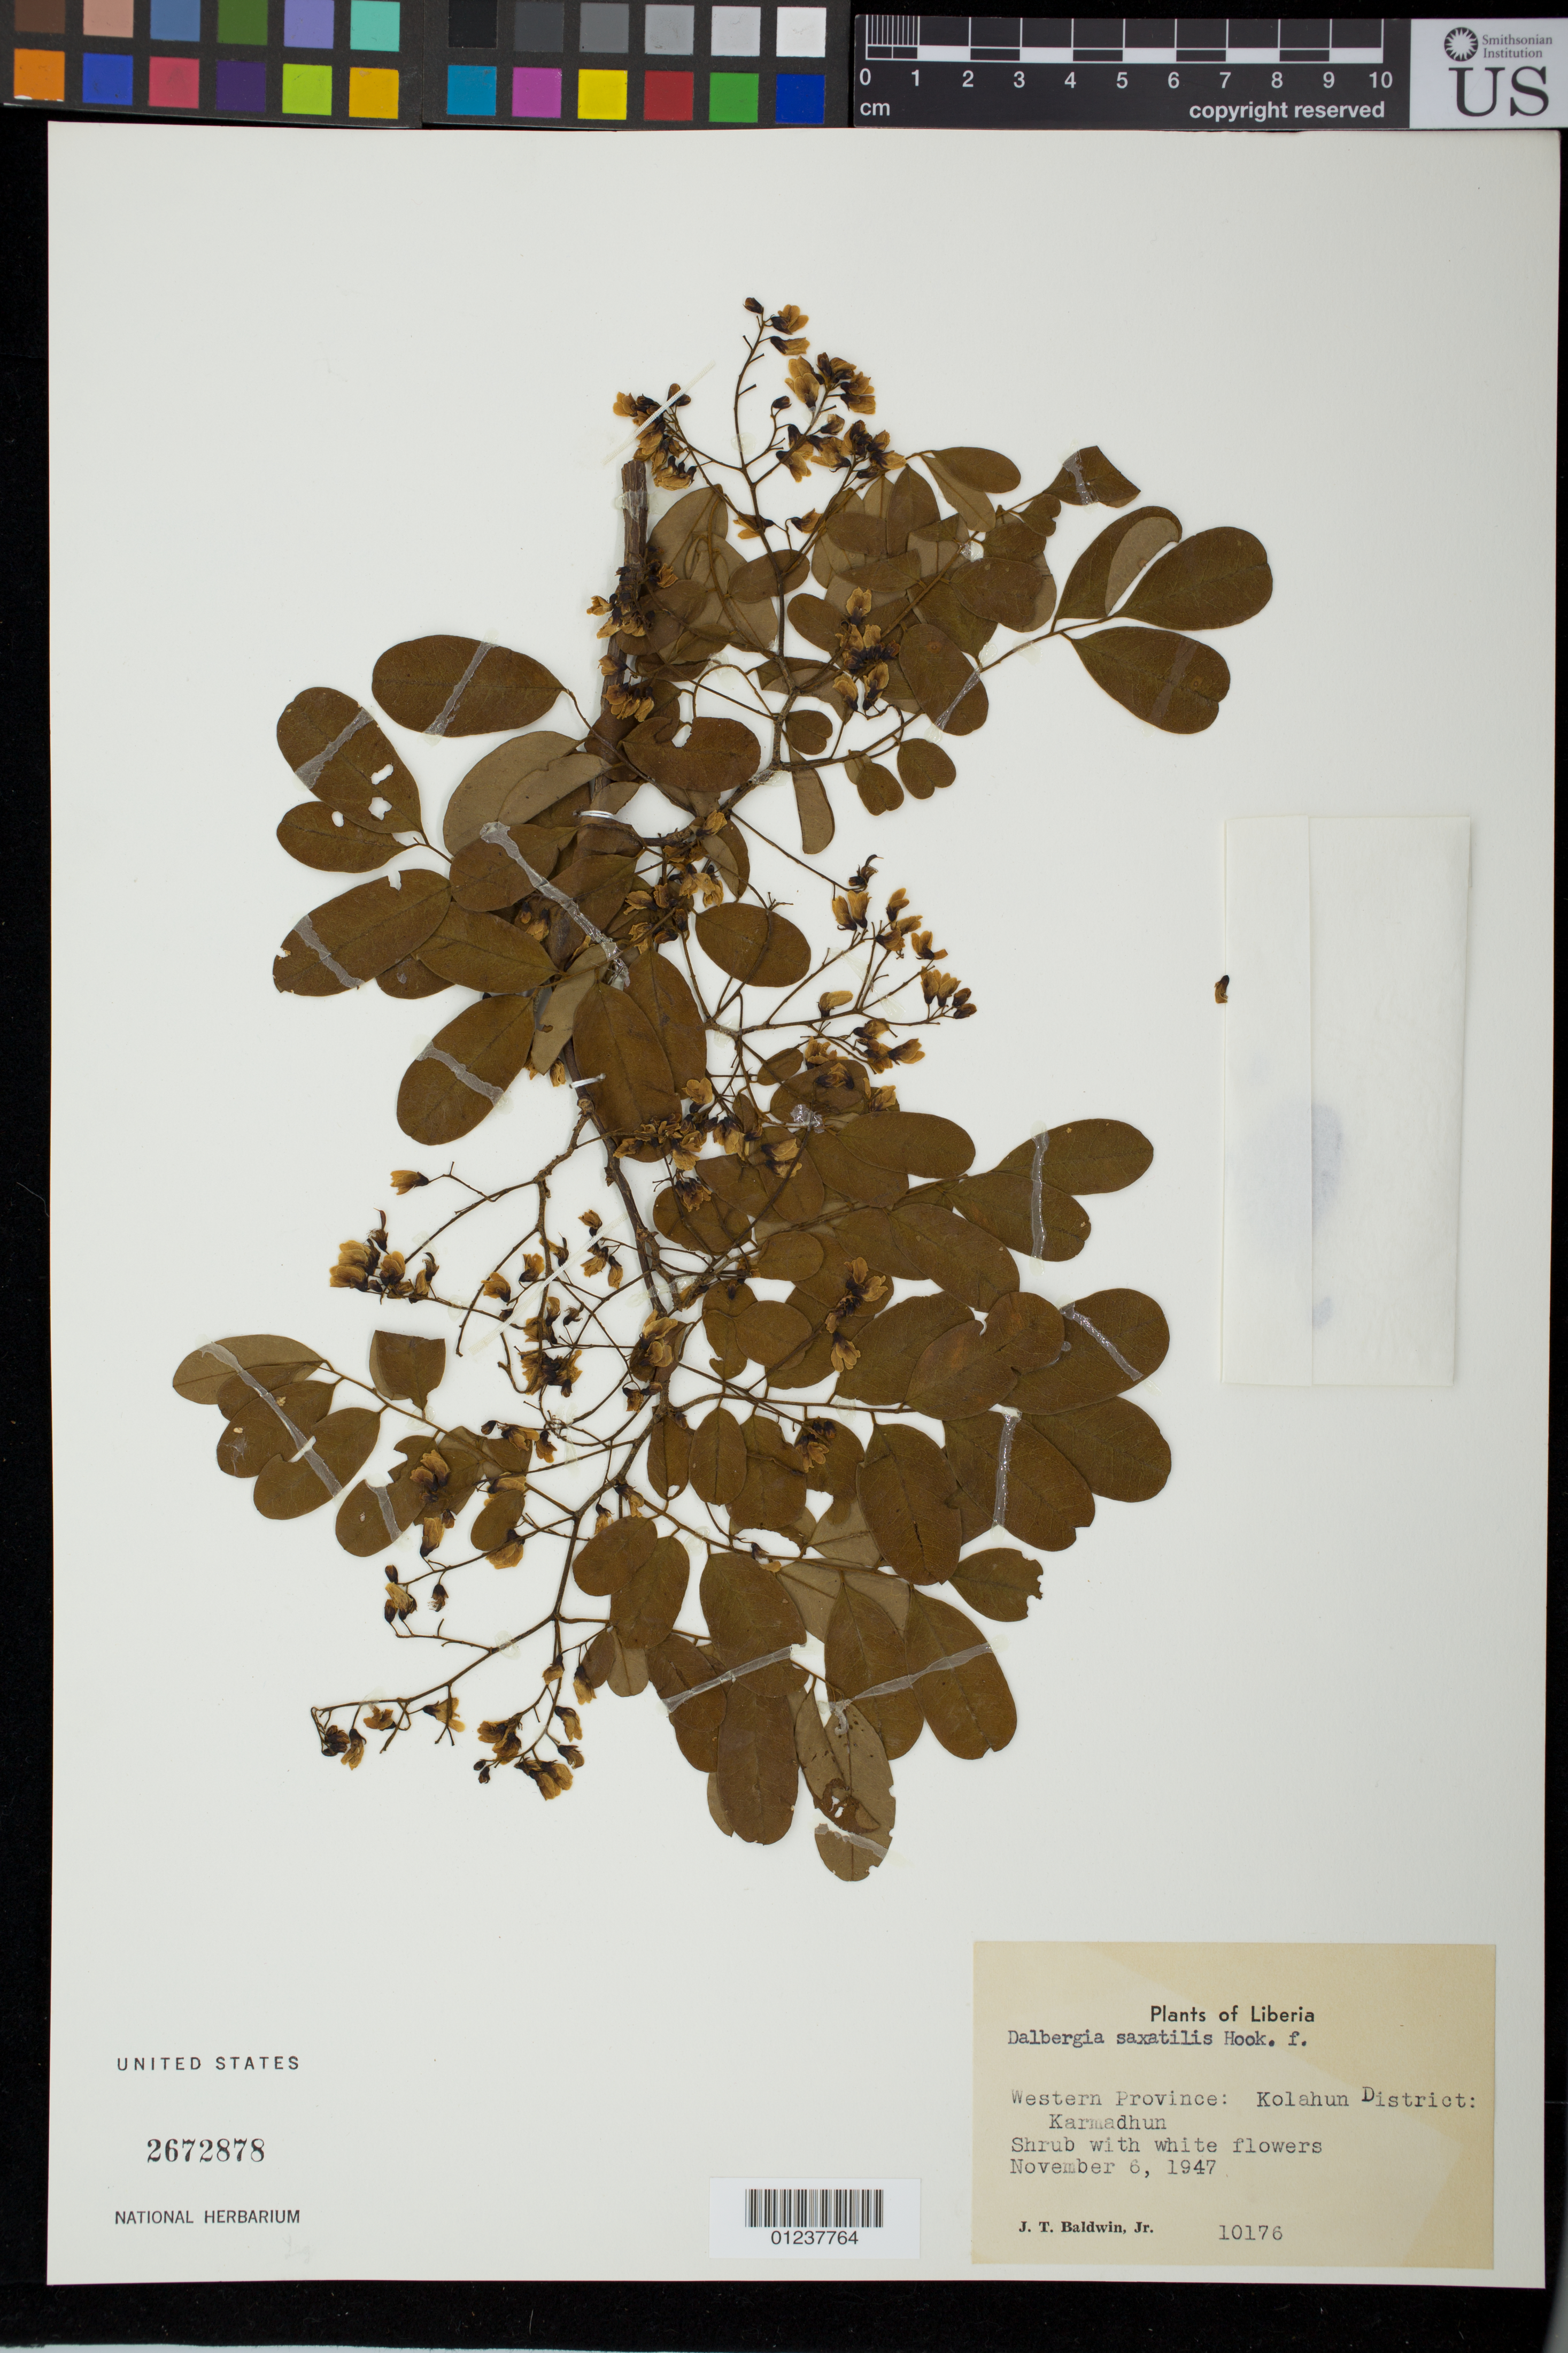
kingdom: Plantae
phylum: Tracheophyta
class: Magnoliopsida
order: Fabales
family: Fabaceae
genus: Dalbergia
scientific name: Dalbergia saxatilis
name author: Hook. f.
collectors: J. T. Baldwin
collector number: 10176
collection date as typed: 6 Nov 1947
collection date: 1947-11-06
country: Liberia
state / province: Lofa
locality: Western Province: Kolahun District, Karmadhun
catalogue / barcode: US 2672878